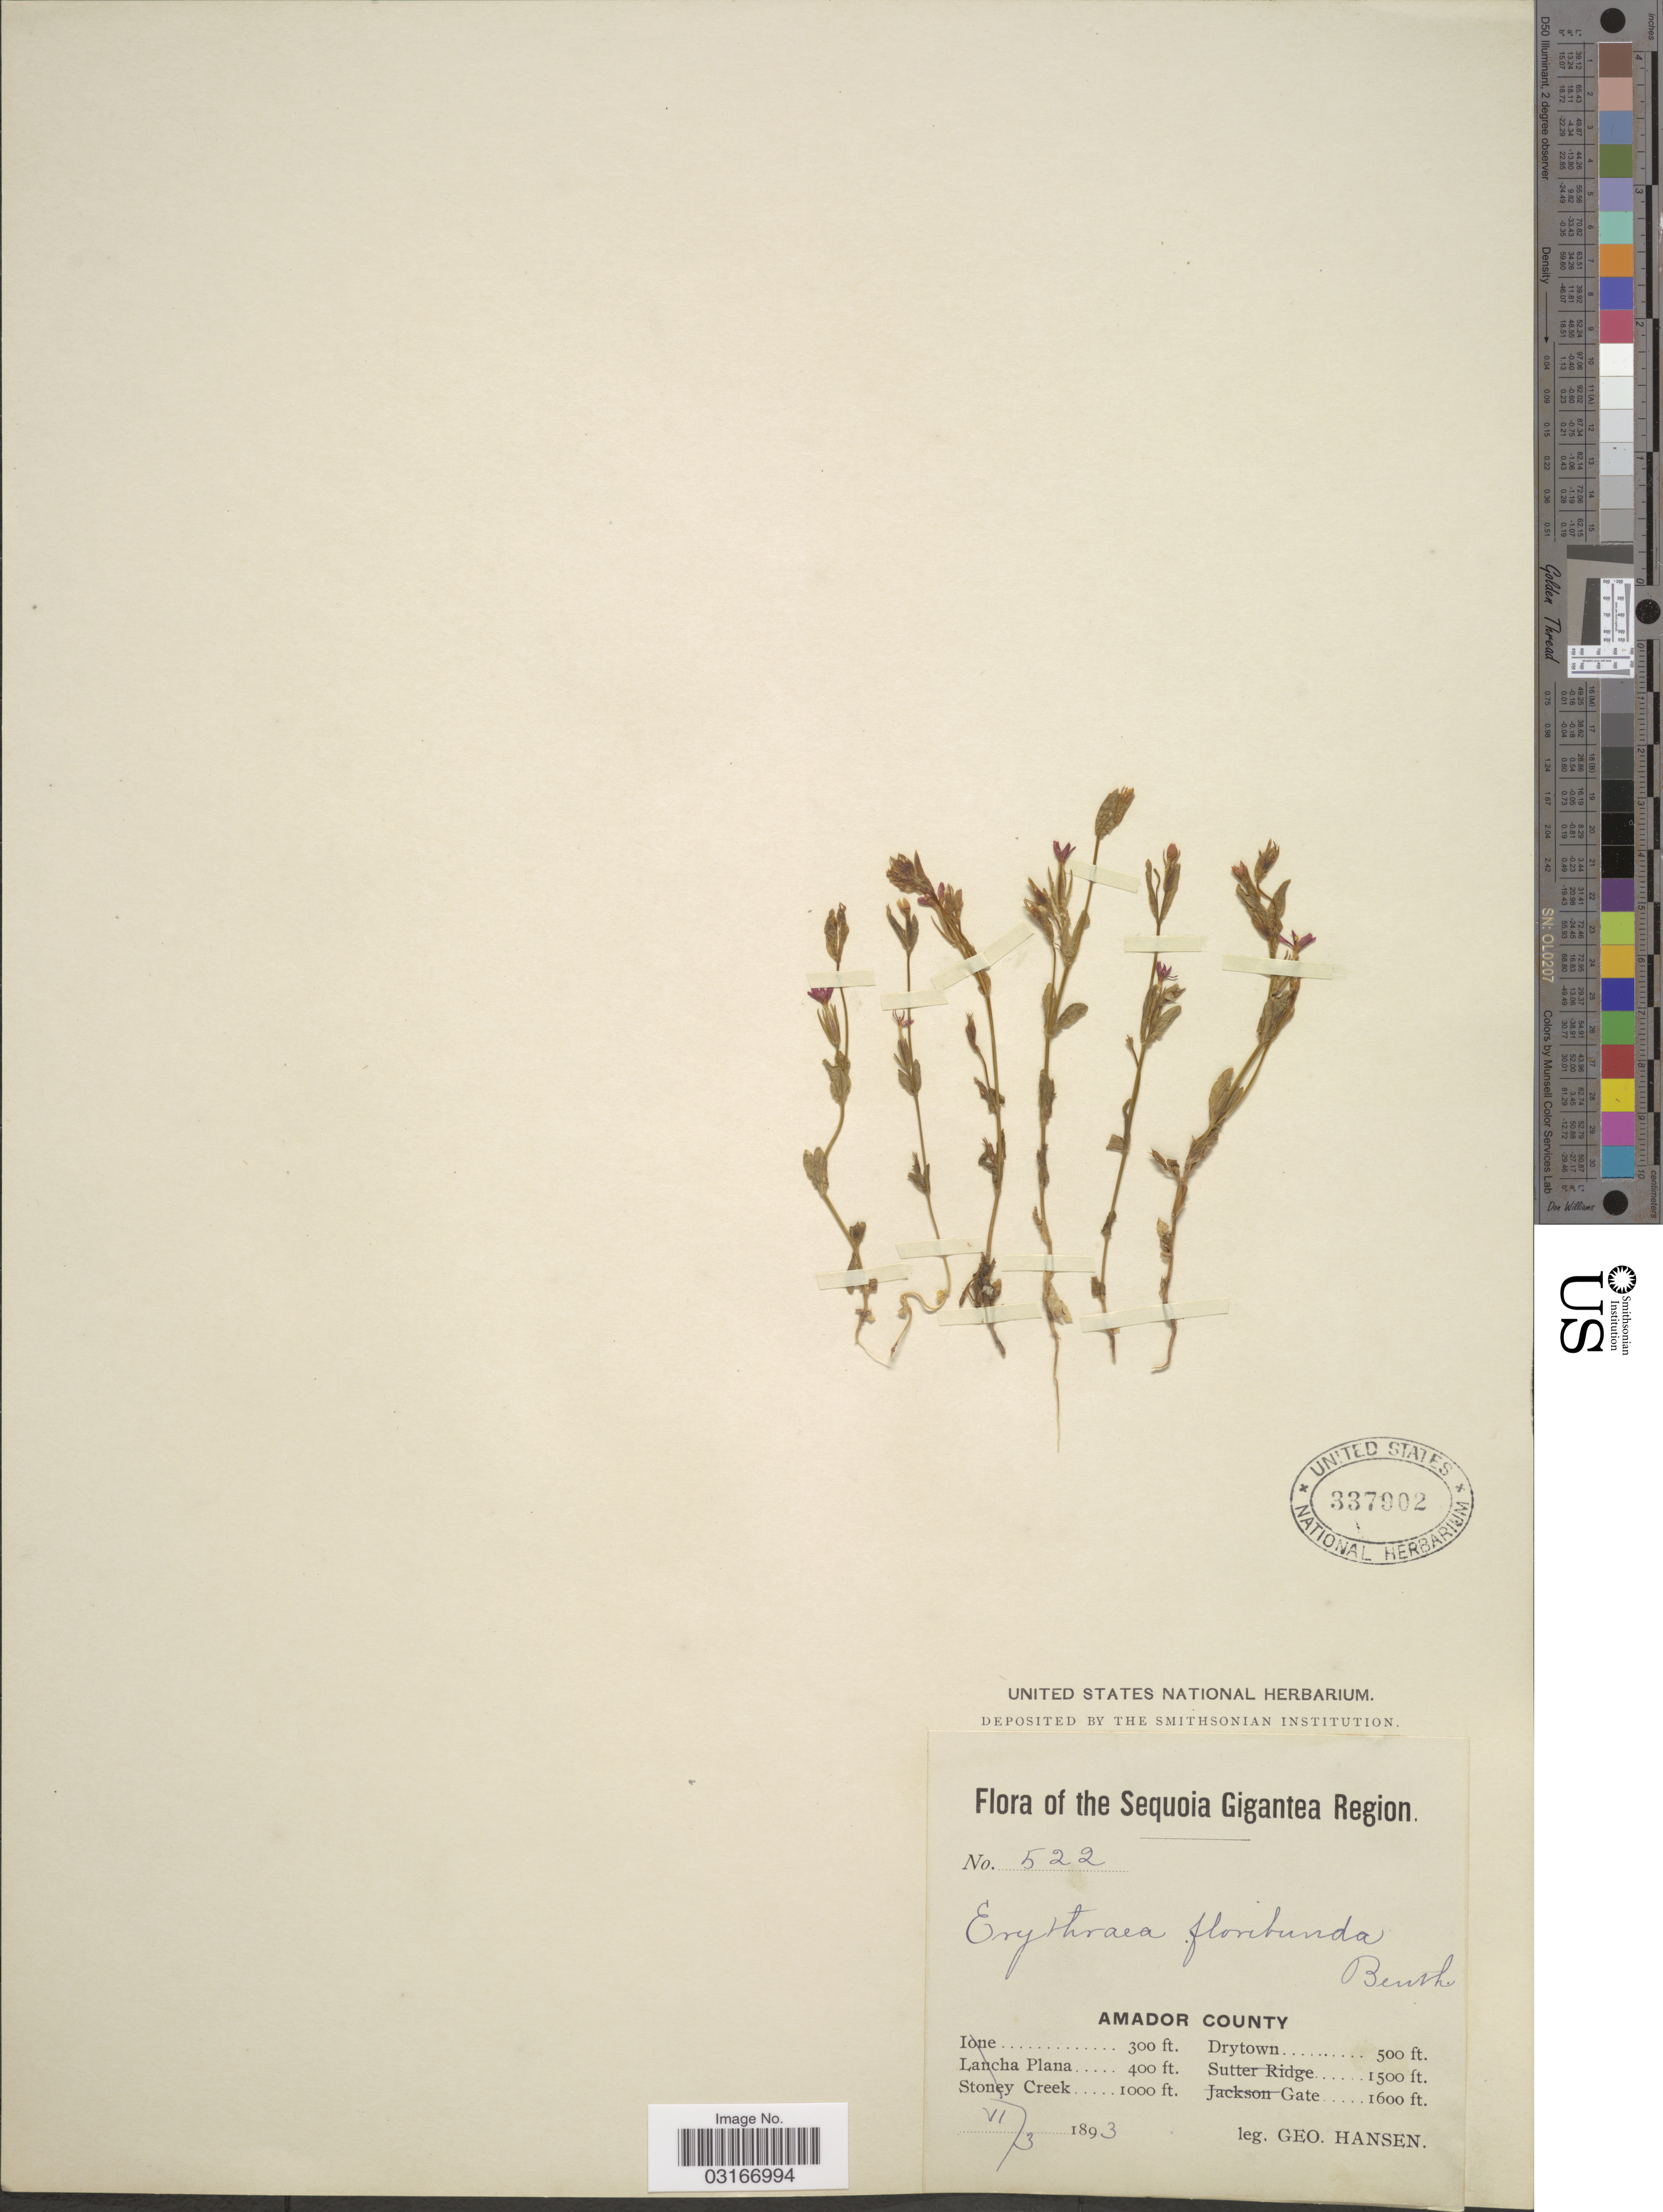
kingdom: Plantae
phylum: Tracheophyta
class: Magnoliopsida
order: Gentianales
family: Gentianaceae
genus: Centaurium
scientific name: Centaurium muehlenbergii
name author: (Griseb.) W. Wight ex Piper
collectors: G. Hansen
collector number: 522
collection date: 1893-06-03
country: United States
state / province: California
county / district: Amador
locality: Sequoia Gigantea Region, Amador County, Drytown.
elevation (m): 152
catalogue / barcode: US 337902